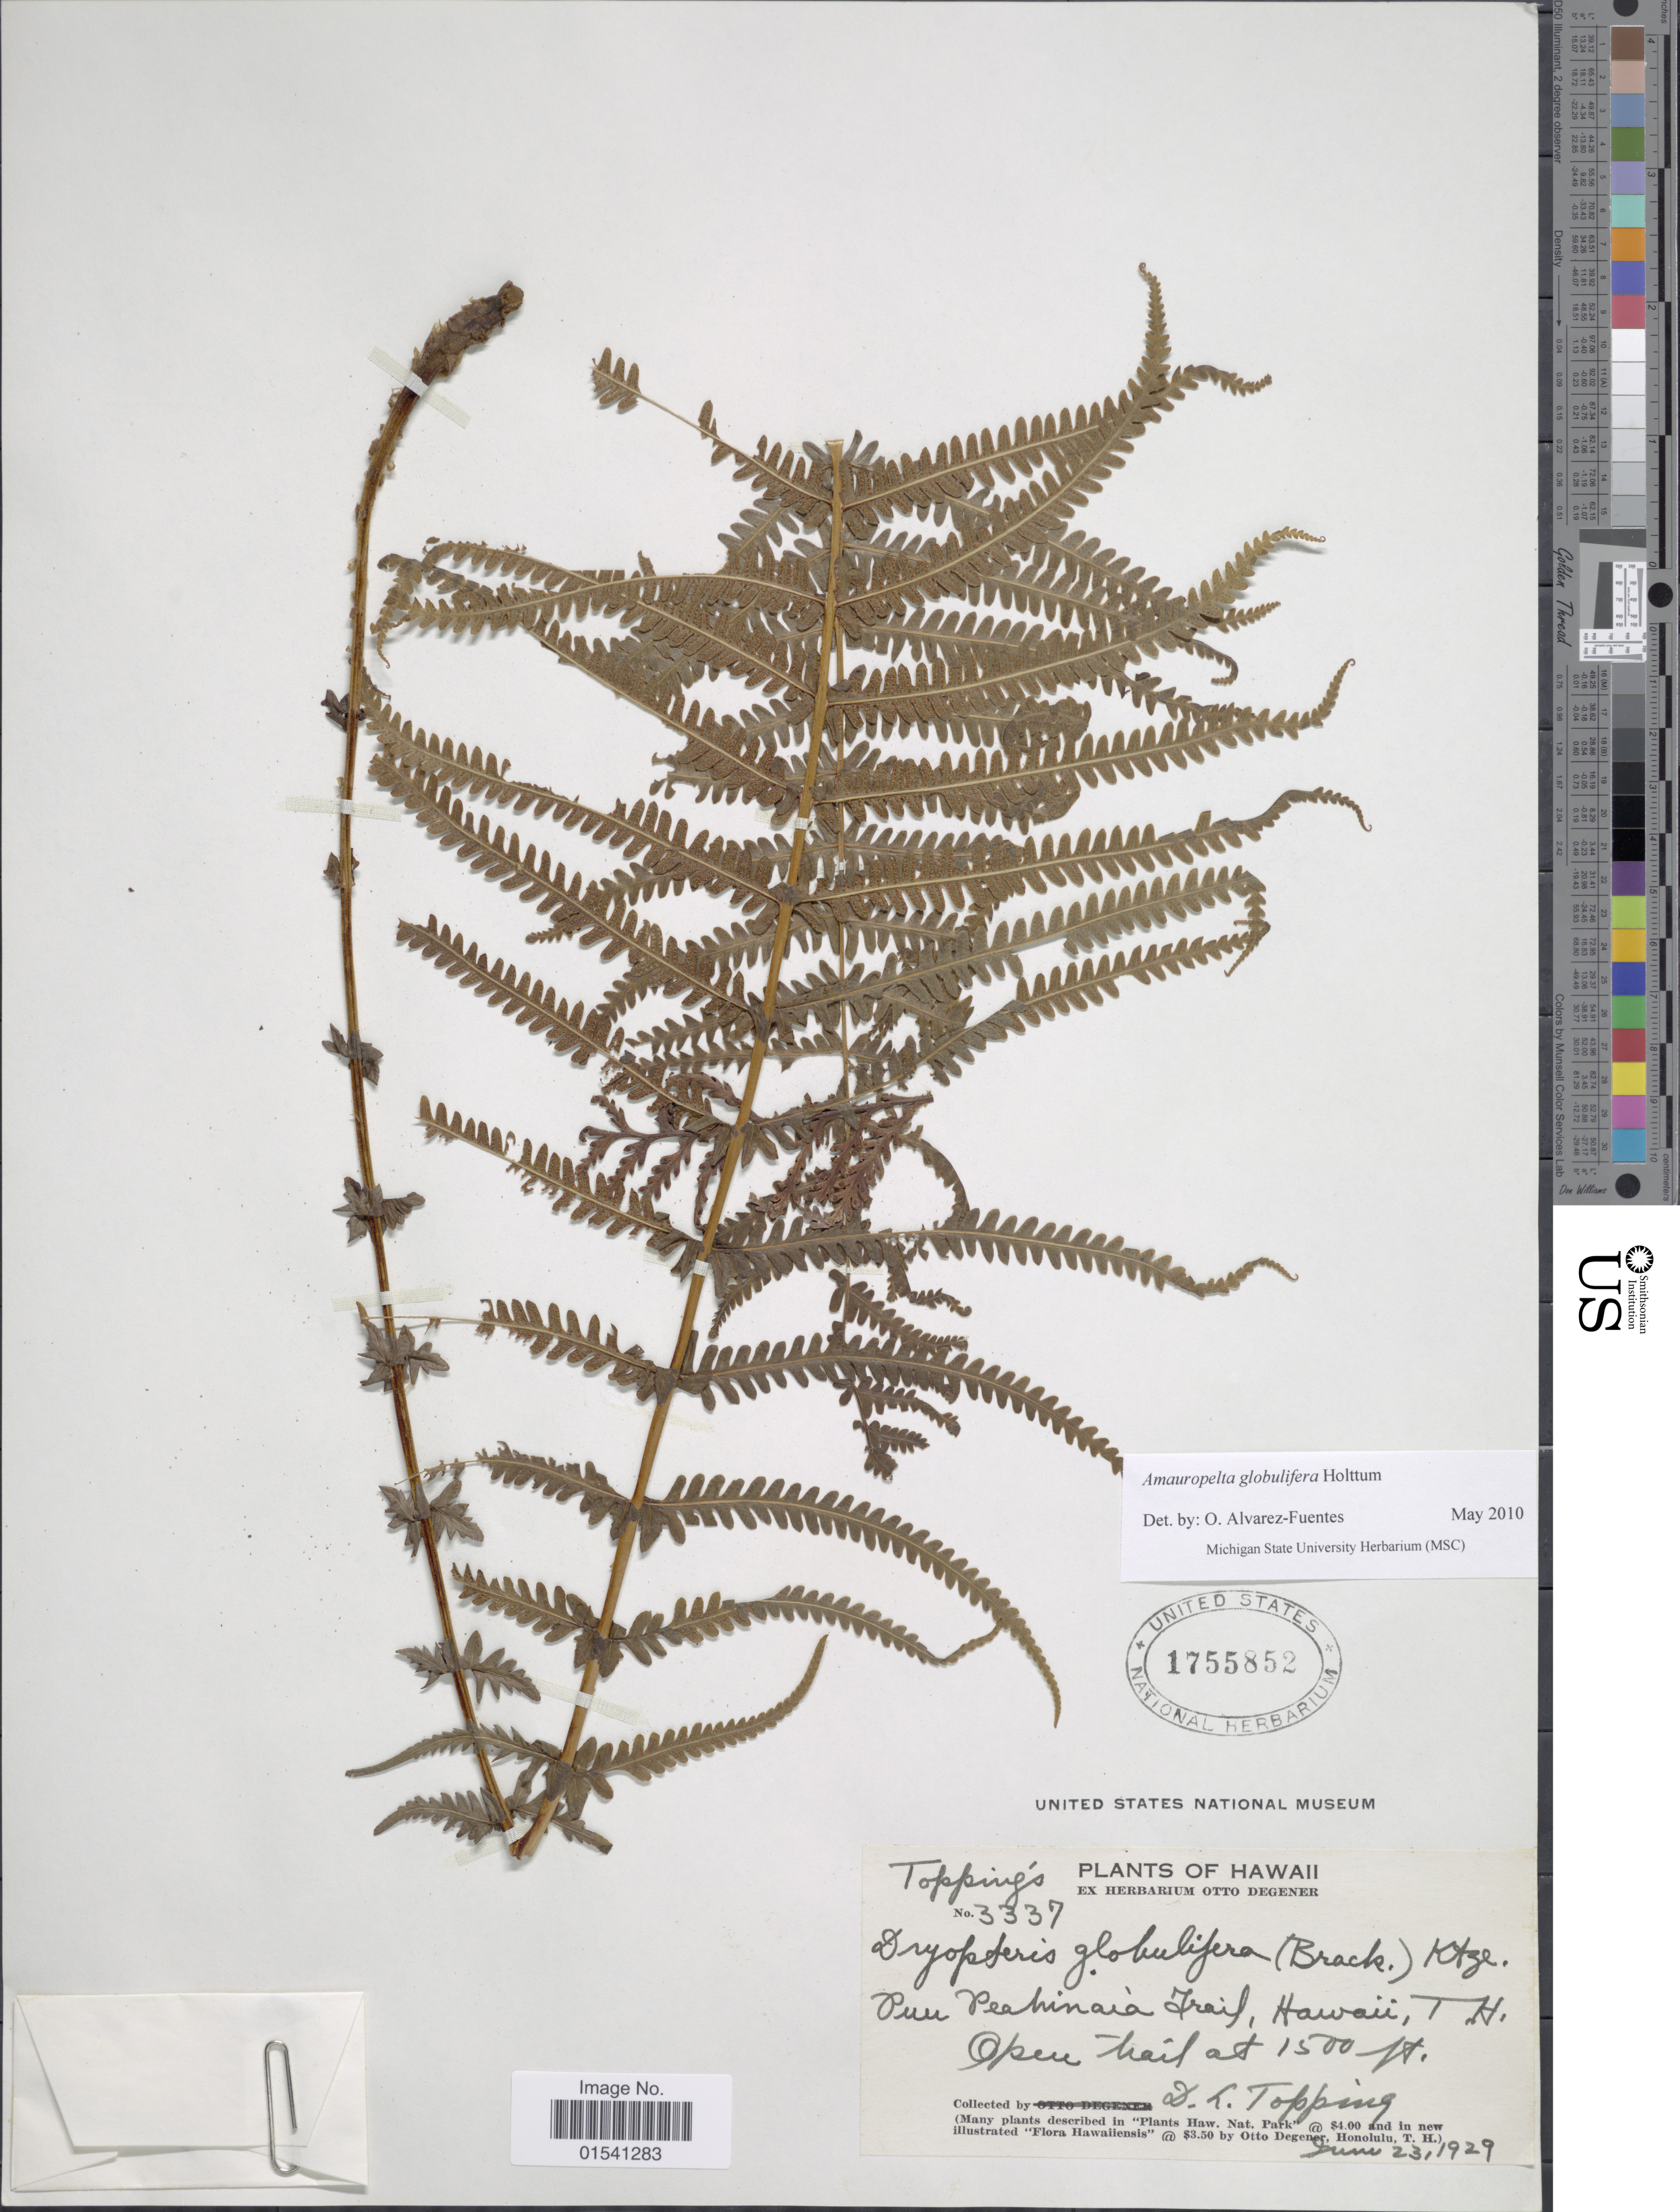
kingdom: Plantae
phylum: Tracheophyta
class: Polypodiopsida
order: Polypodiales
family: Thelypteridaceae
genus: Amauropelta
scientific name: Amauropelta globulifera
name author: (Brack.) Holttum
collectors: D. L. Topping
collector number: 3337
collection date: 1929-06-23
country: United States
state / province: Hawaii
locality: Pu'u Peahinaía Trail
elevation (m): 457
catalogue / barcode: US 1755852